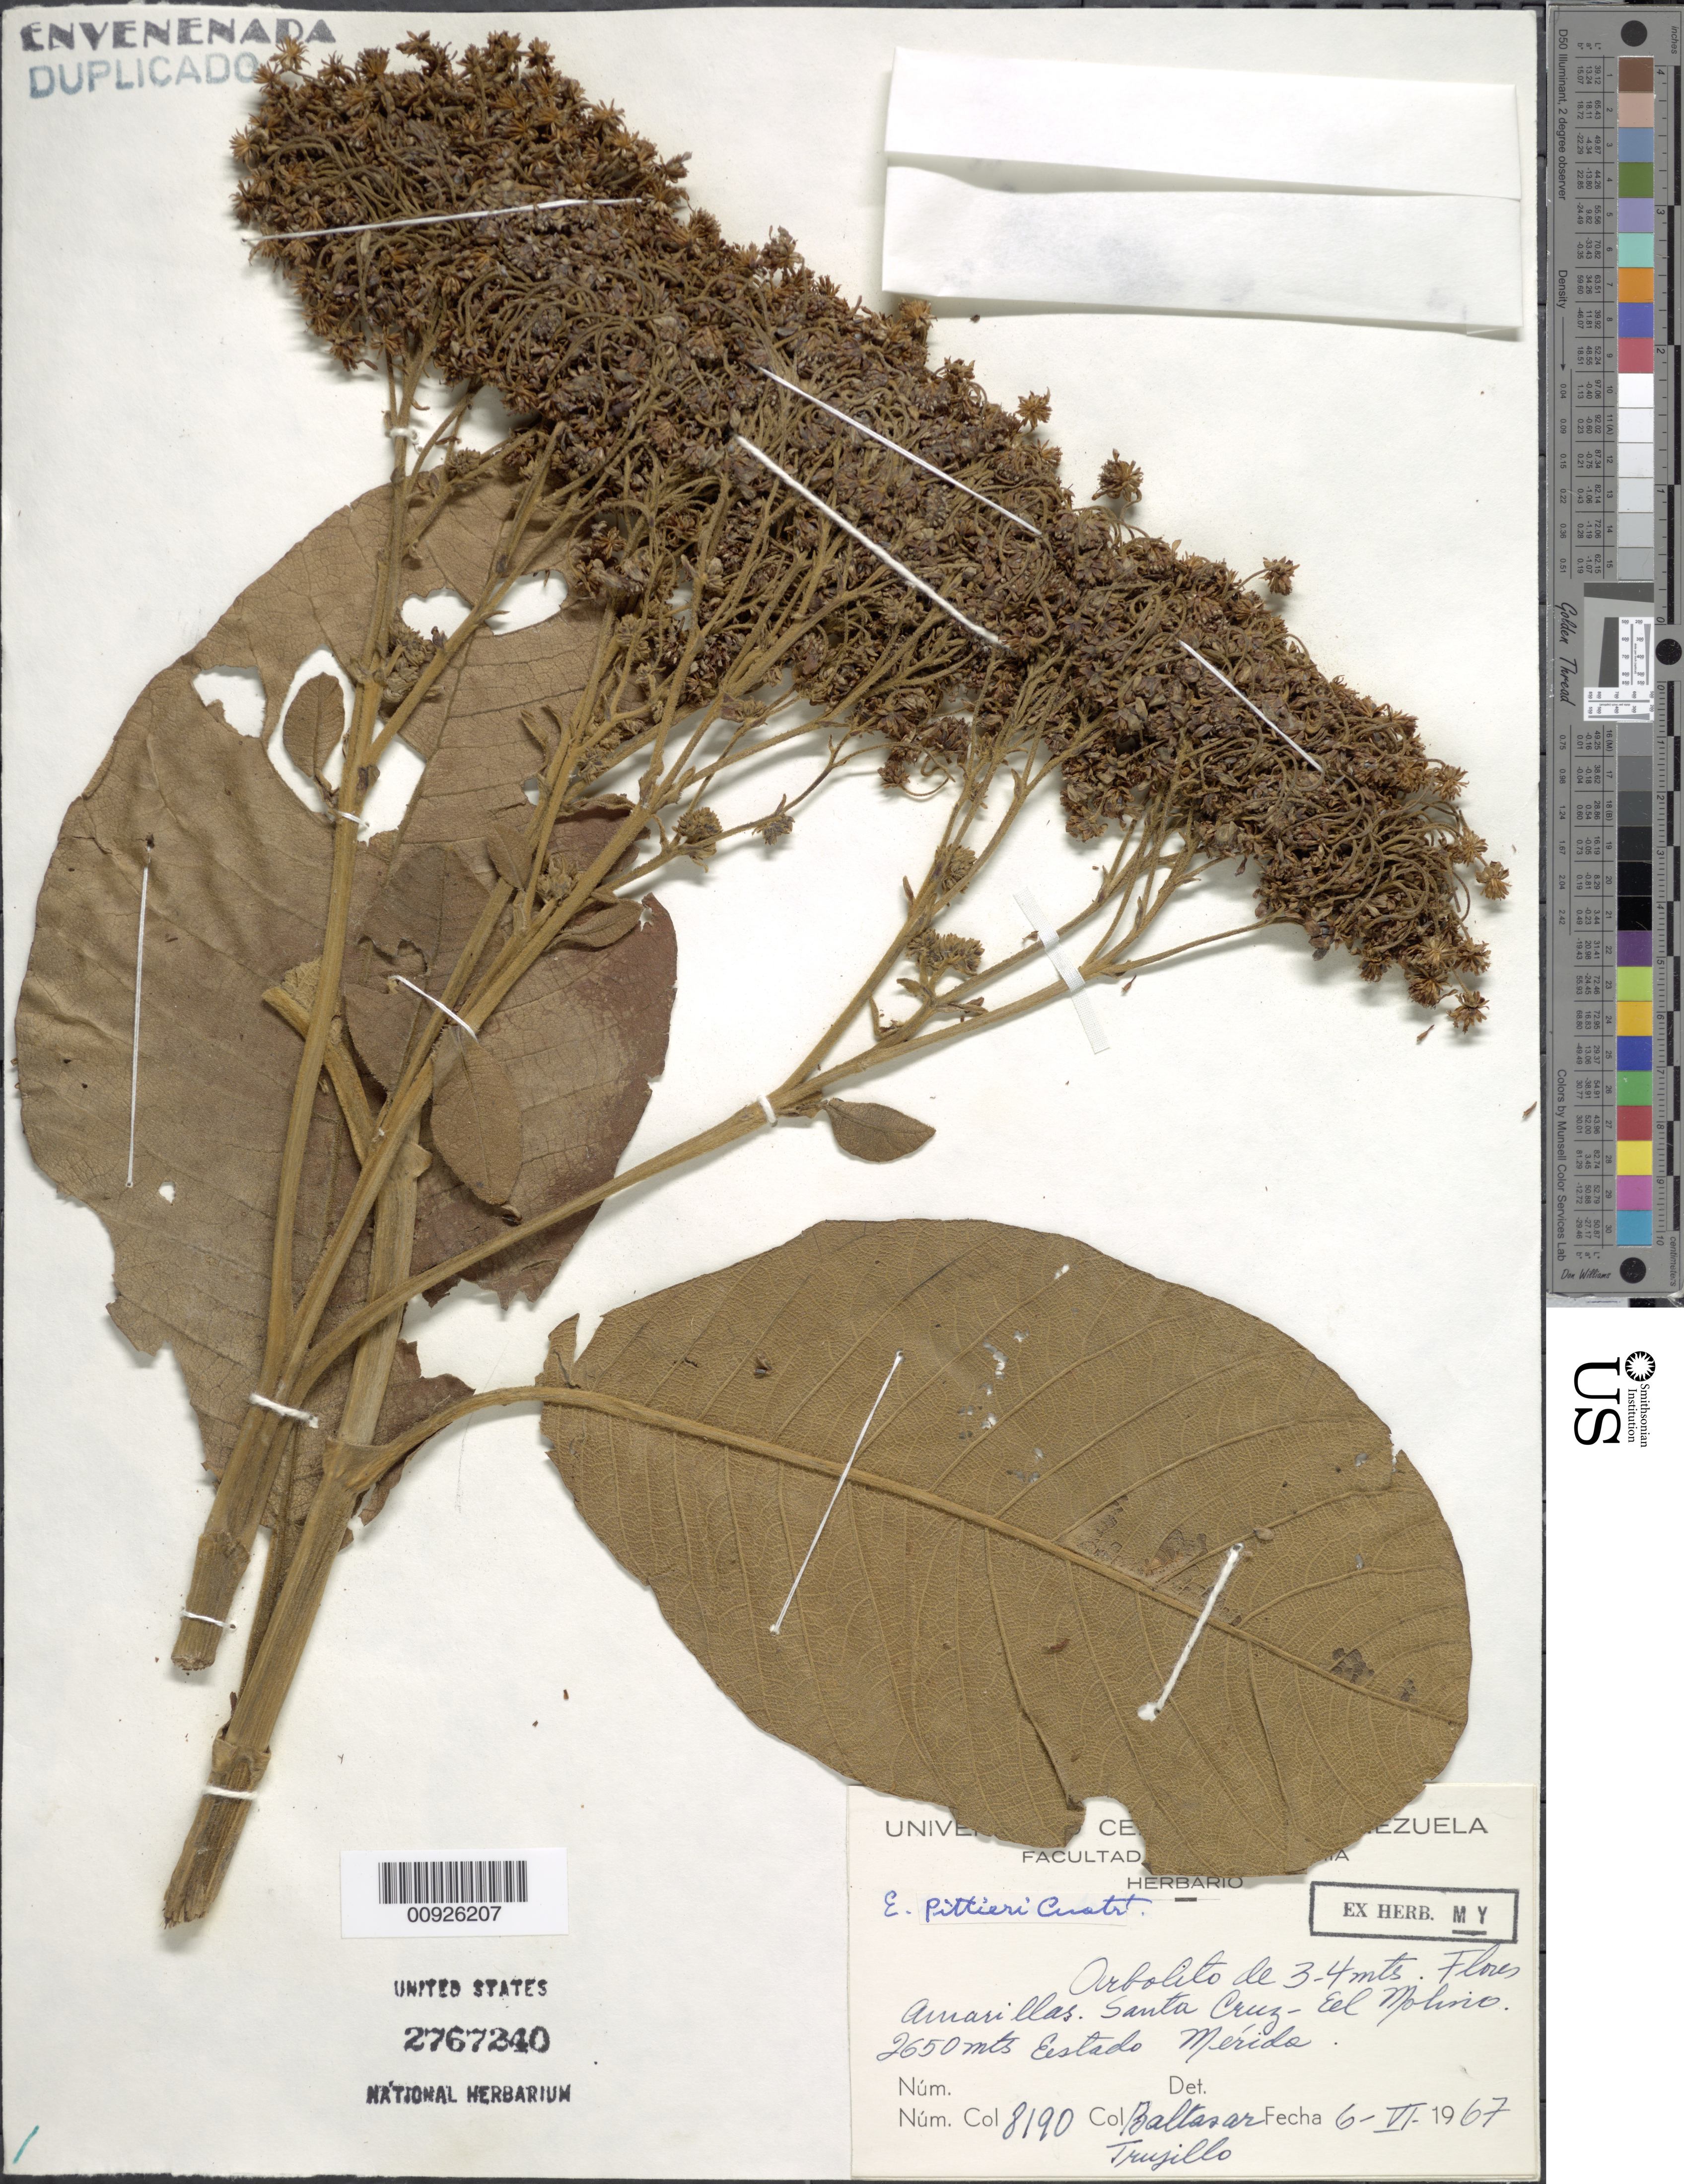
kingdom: Plantae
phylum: Tracheophyta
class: Magnoliopsida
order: Asterales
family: Asteraceae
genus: Carramboa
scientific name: Carramboa badilloi var. pittieri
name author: (Cuatrec.) Cuatrec.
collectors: -. Baltasar & -. Trujillo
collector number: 8190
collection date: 1967-06-06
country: Venezuela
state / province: Mérida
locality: Santa Cruz - El Molino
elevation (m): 2650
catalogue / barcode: US 2767240